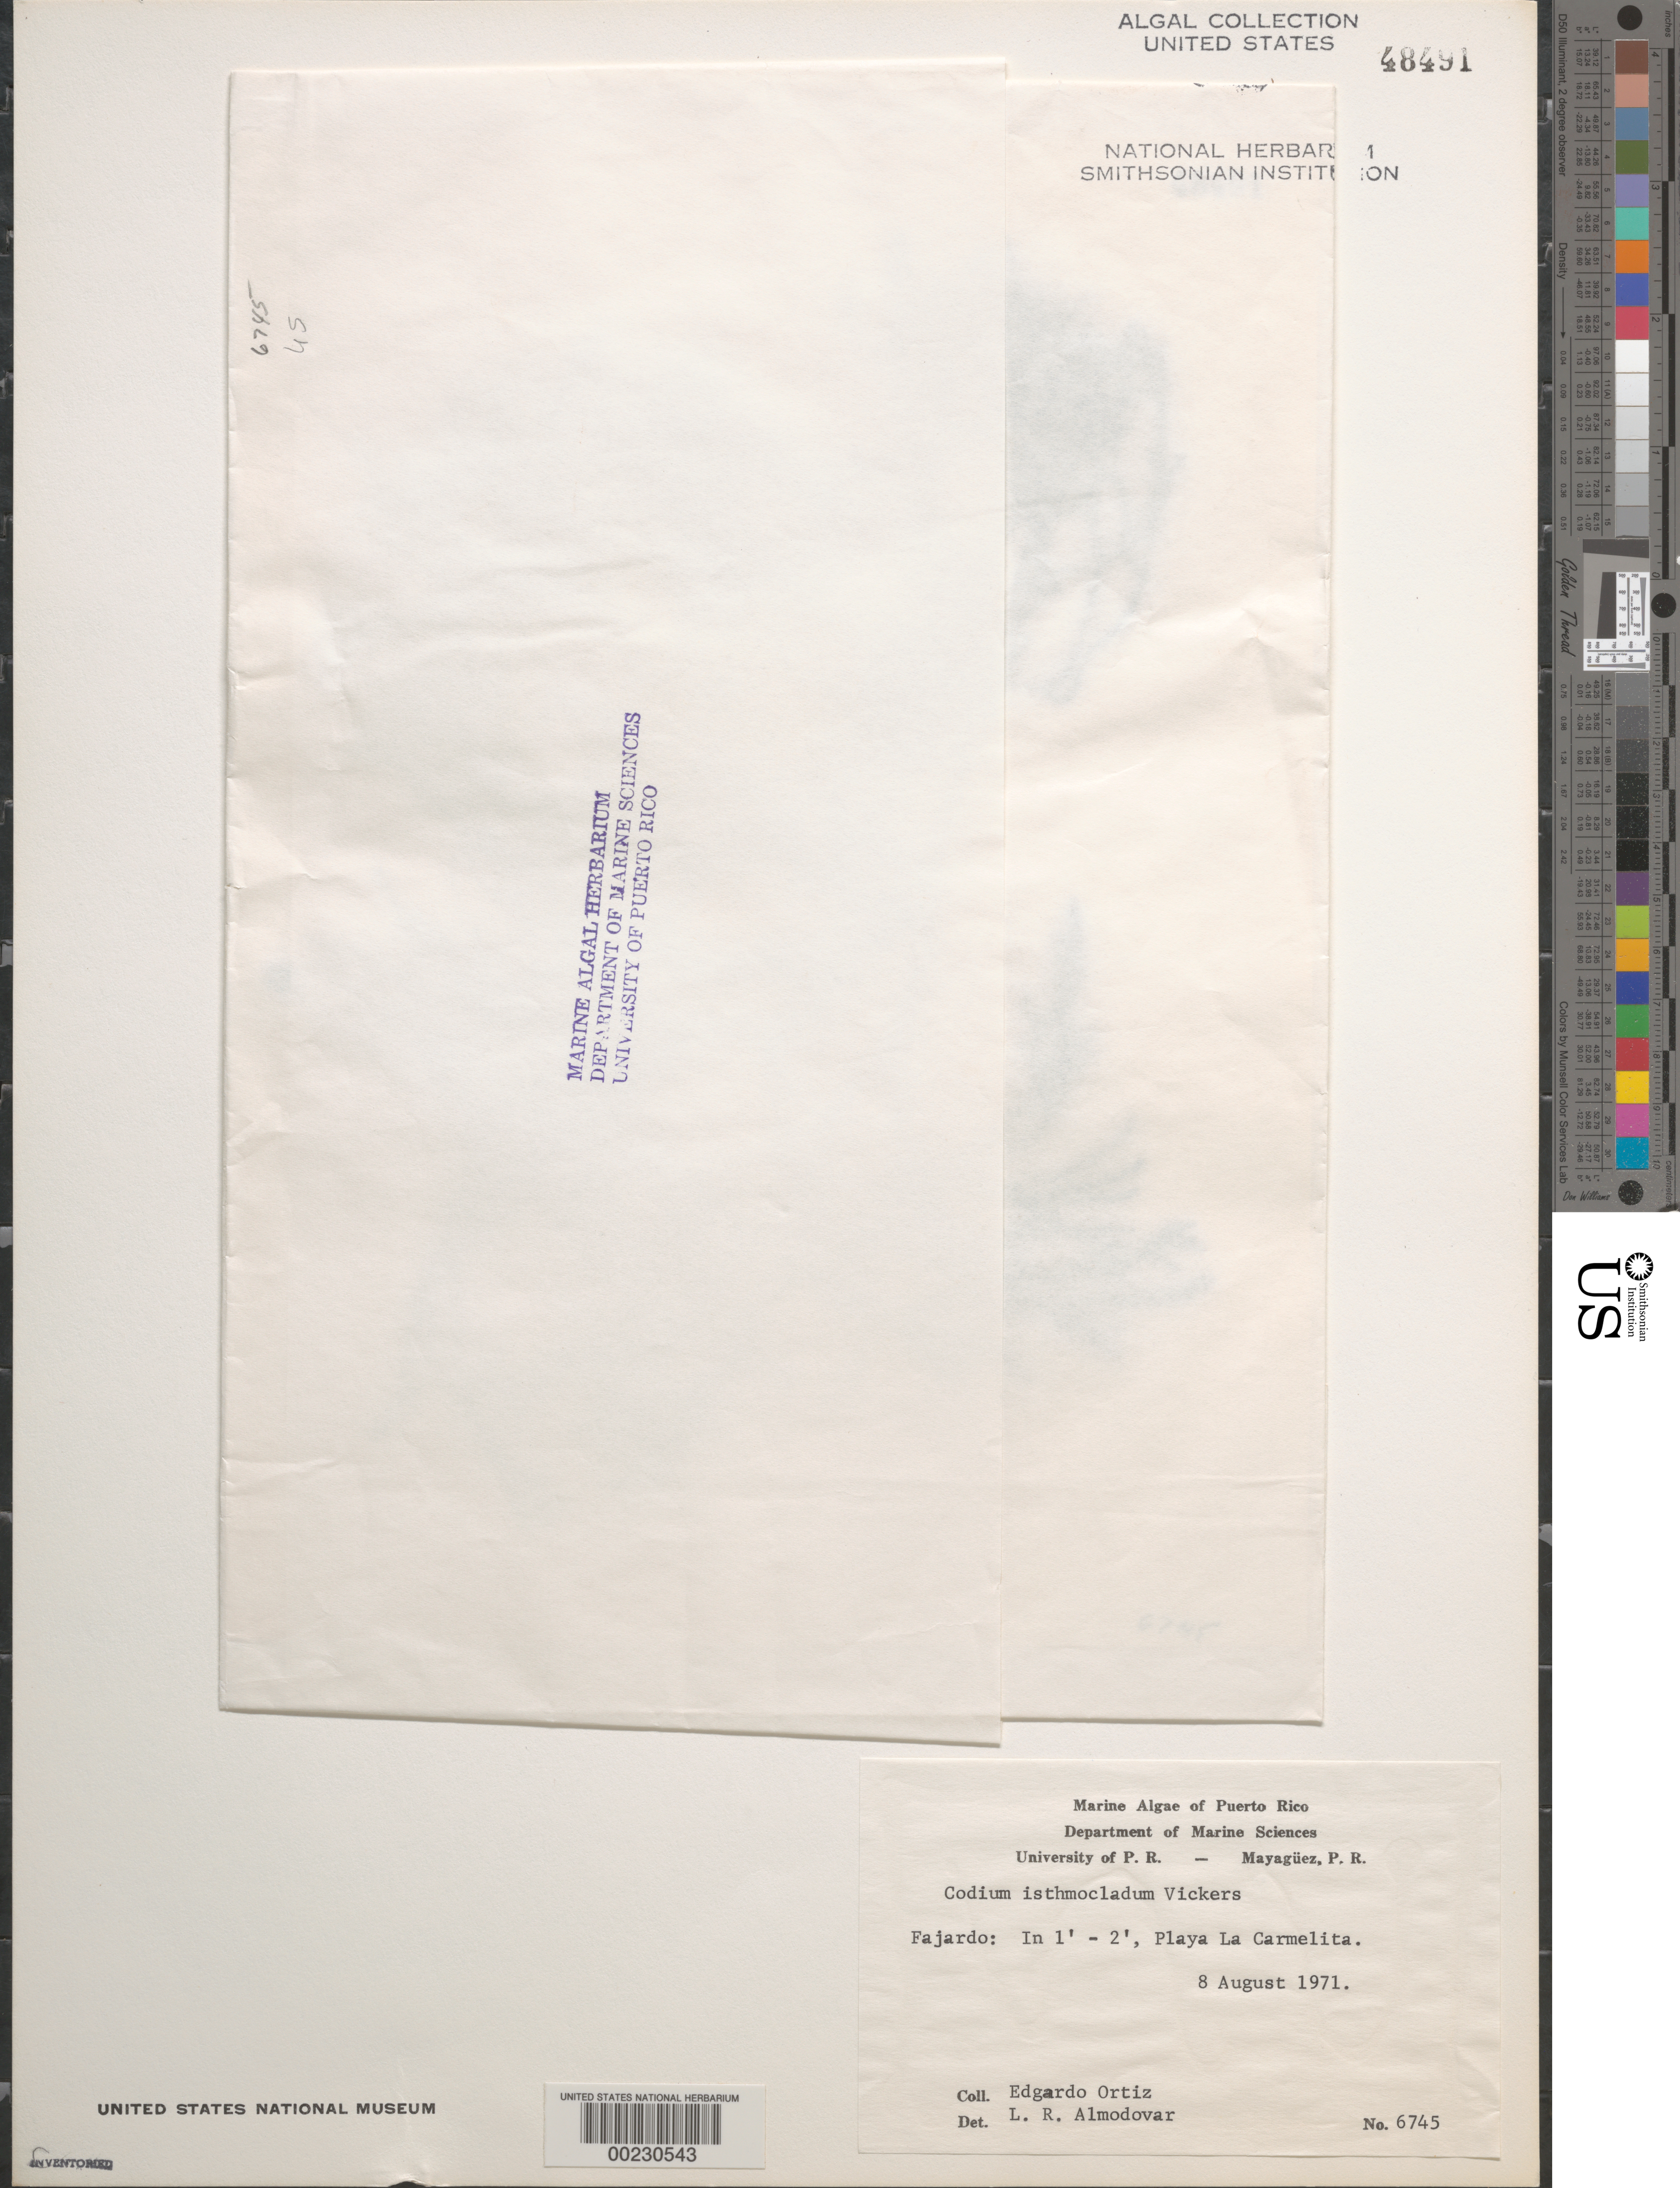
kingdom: Plantae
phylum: Chlorophyta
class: Ulvophyceae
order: Bryopsidales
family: Codiaceae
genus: Codium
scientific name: Codium isthmocladum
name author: Vickers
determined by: Almodovar, L. R.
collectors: E. Ortiz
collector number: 6745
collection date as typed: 08 Aug 1971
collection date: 1971-08-08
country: Puerto Rico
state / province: Fajardo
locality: Playa la carmelita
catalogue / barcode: US 48491